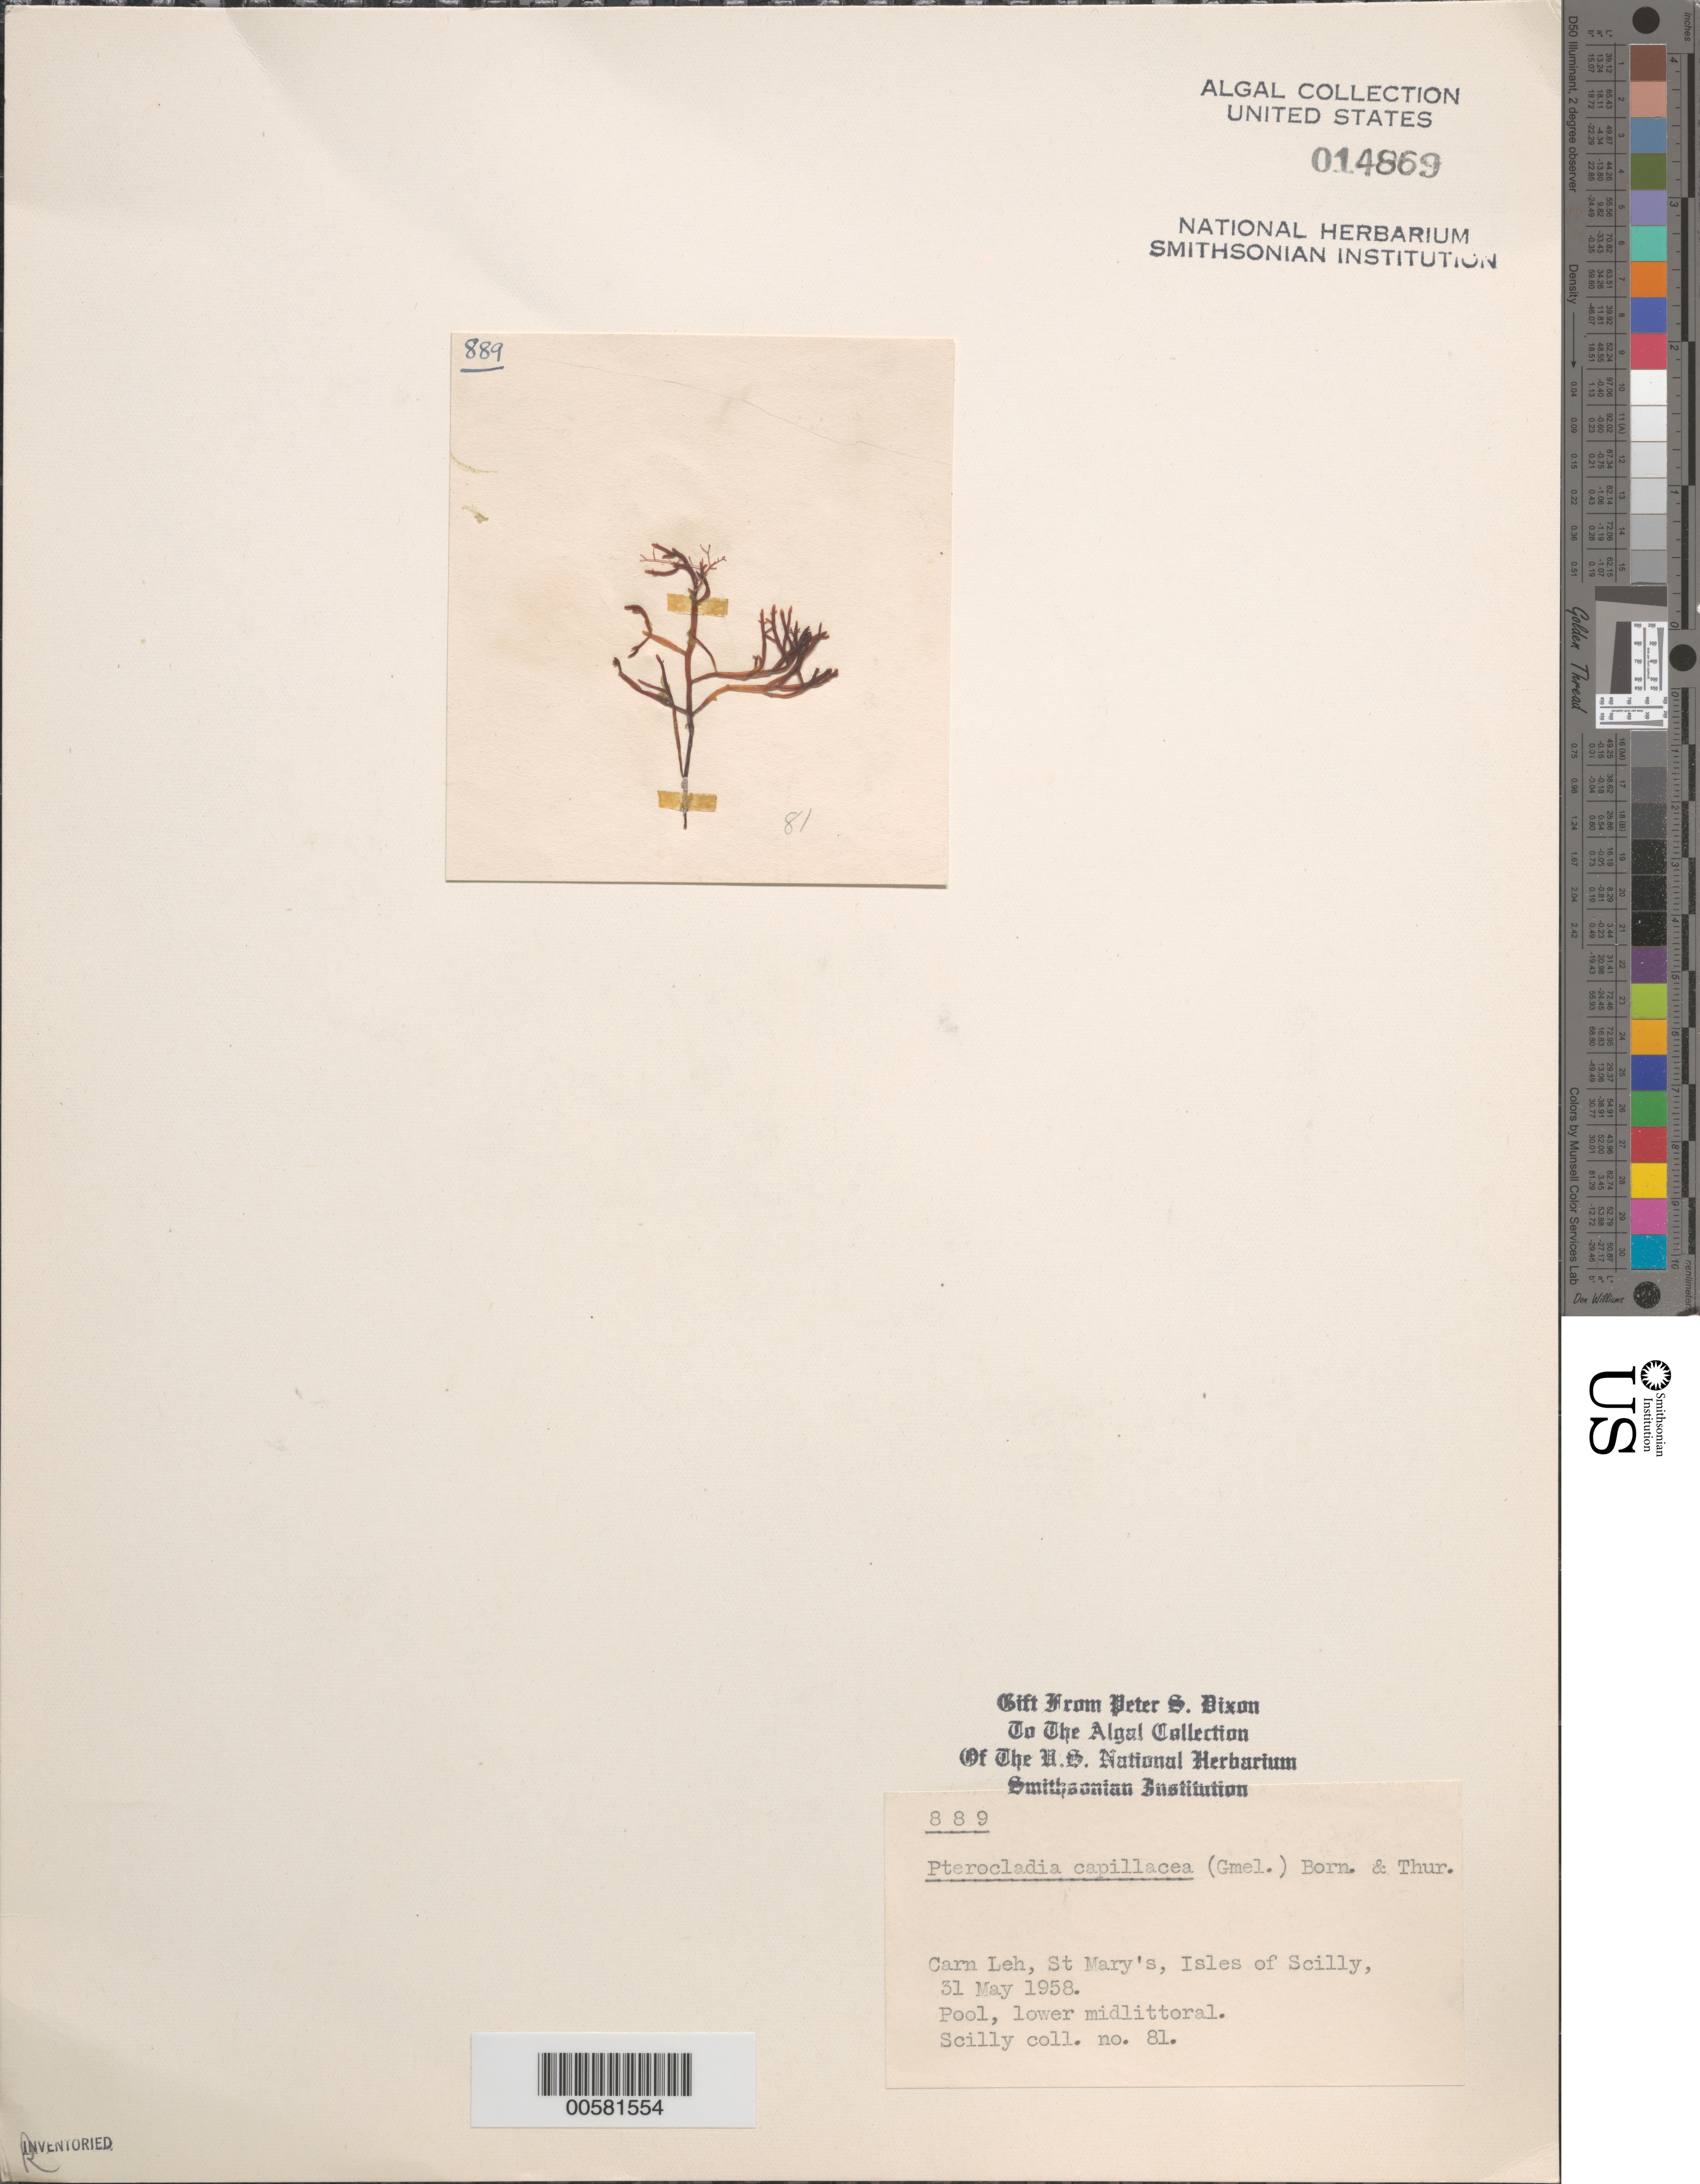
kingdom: Plantae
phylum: Rhodophyta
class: Florideophyceae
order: Gelidiales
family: Pterocladiaceae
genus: Pterocladiella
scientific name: Pterocladiella capillacea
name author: (S.G. Gmel.) Santelices & Hommers.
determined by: Algae name updating Project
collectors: P. S. Dixon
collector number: PSD 889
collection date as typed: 31 May 1958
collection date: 1958-05-31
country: United Kingdom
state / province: England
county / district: Council of the Isles of Scilly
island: St. Mary's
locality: Carn Leh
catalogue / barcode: US 14869